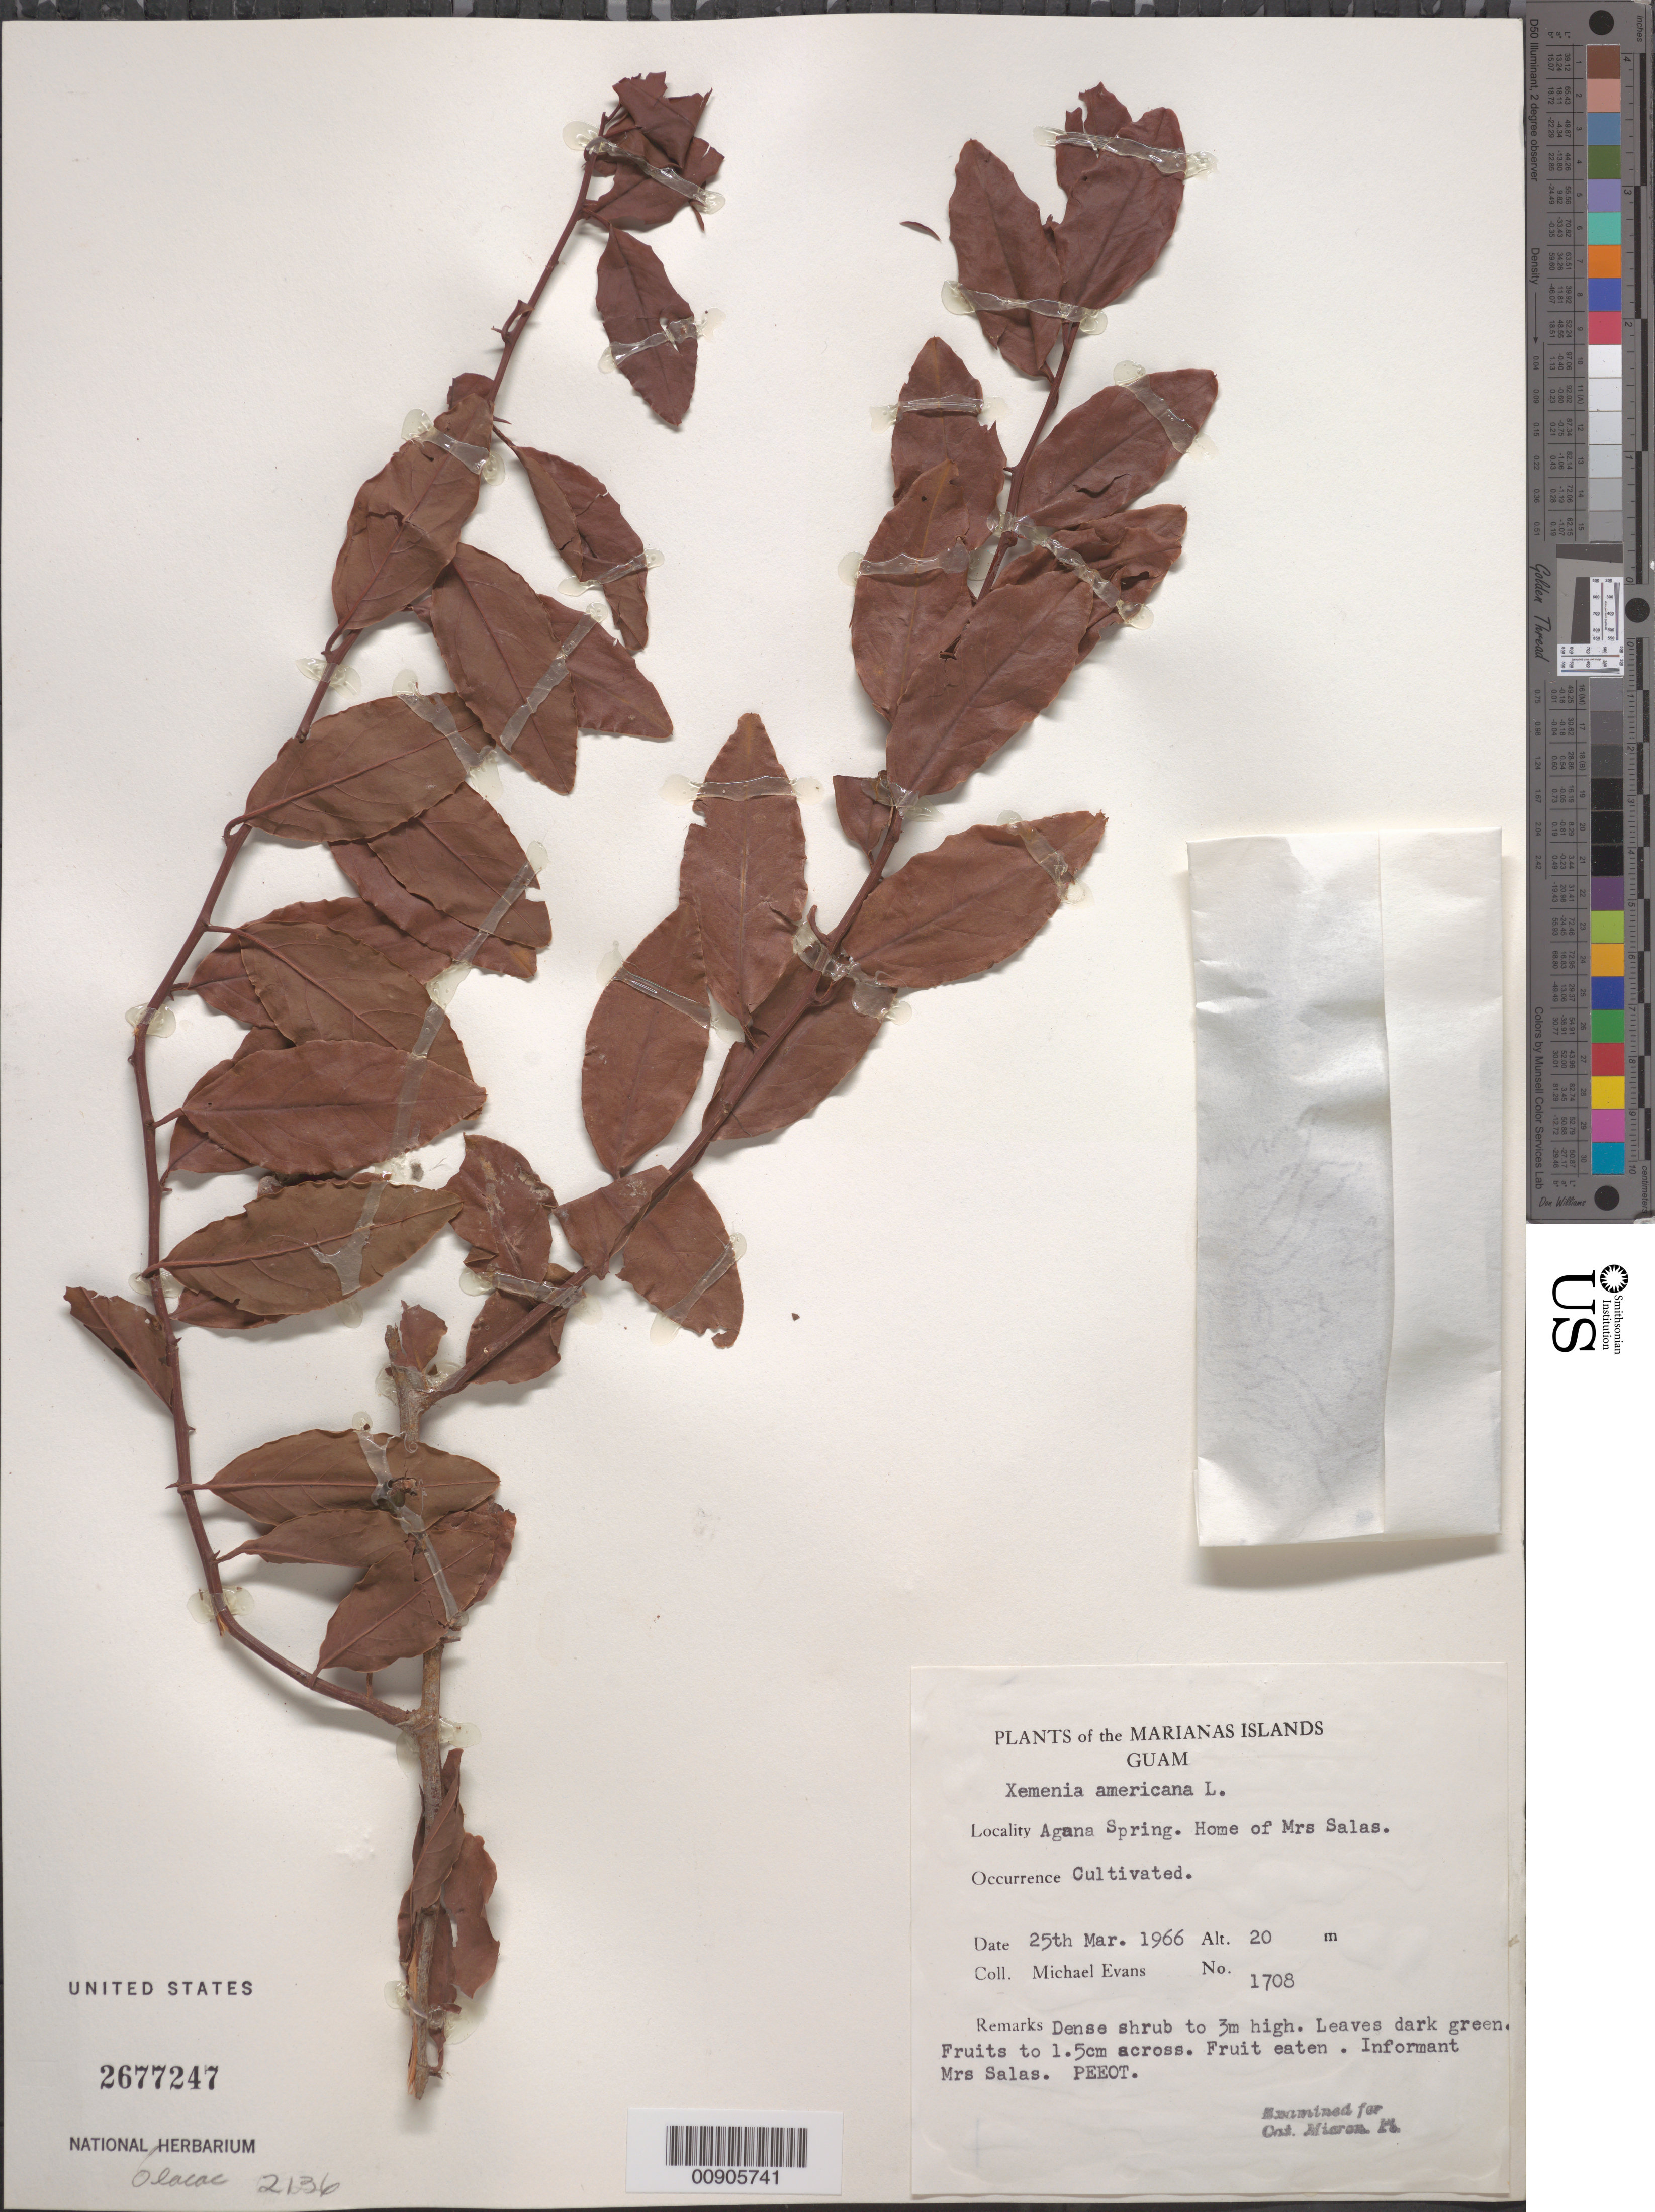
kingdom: Plantae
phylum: Tracheophyta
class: Magnoliopsida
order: Santalales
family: Ximeniaceae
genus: Ximenia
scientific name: Ximenia americana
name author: L.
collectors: M. Evans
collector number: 1708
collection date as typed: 25 Mar 1966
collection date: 1966-03-25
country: Guam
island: Guam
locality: Agana Spring, home of Mrs. Salas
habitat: cultivated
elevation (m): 20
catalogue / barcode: US 2677247